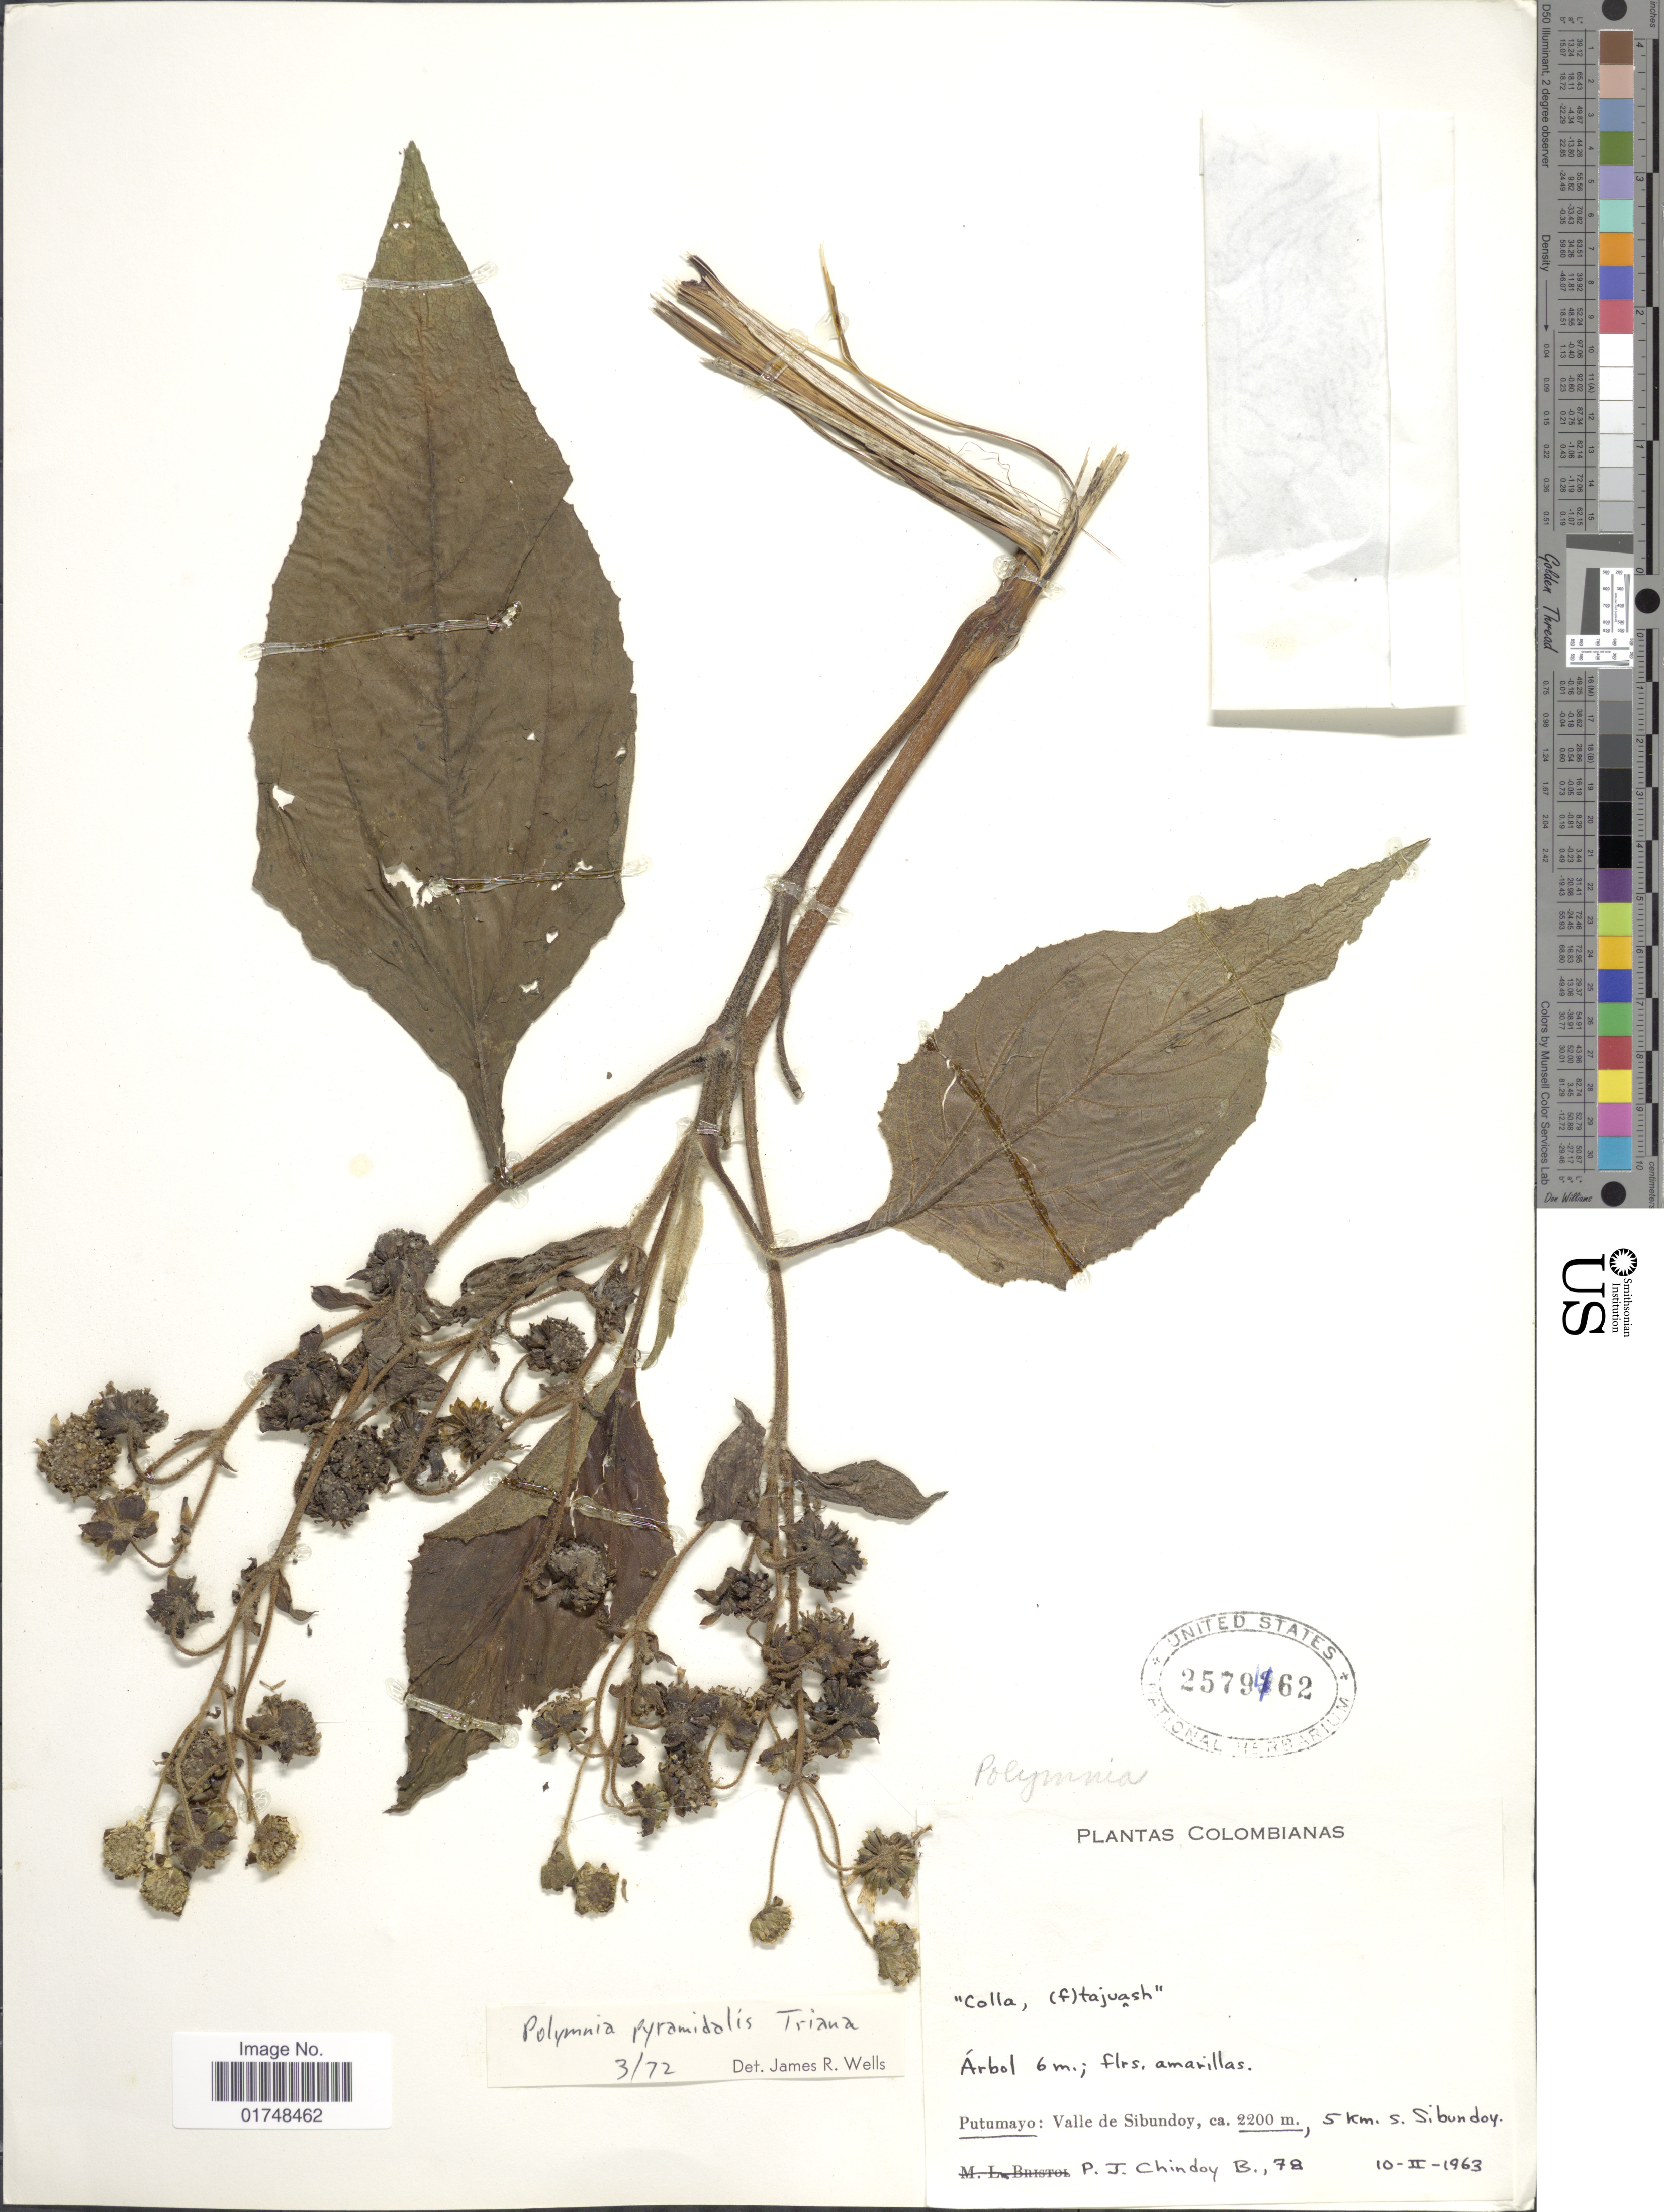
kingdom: Plantae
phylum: Tracheophyta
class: Magnoliopsida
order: Asterales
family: Asteraceae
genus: Smallanthus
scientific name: Smallanthus pyramidalis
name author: (Triana) H. Rob.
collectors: P. Chindoy B.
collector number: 78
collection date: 1963-02-10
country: Colombia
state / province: Putumayo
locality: Valle de Sibundoy, 5 km S. Sibundoy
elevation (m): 2200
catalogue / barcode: US 2579462